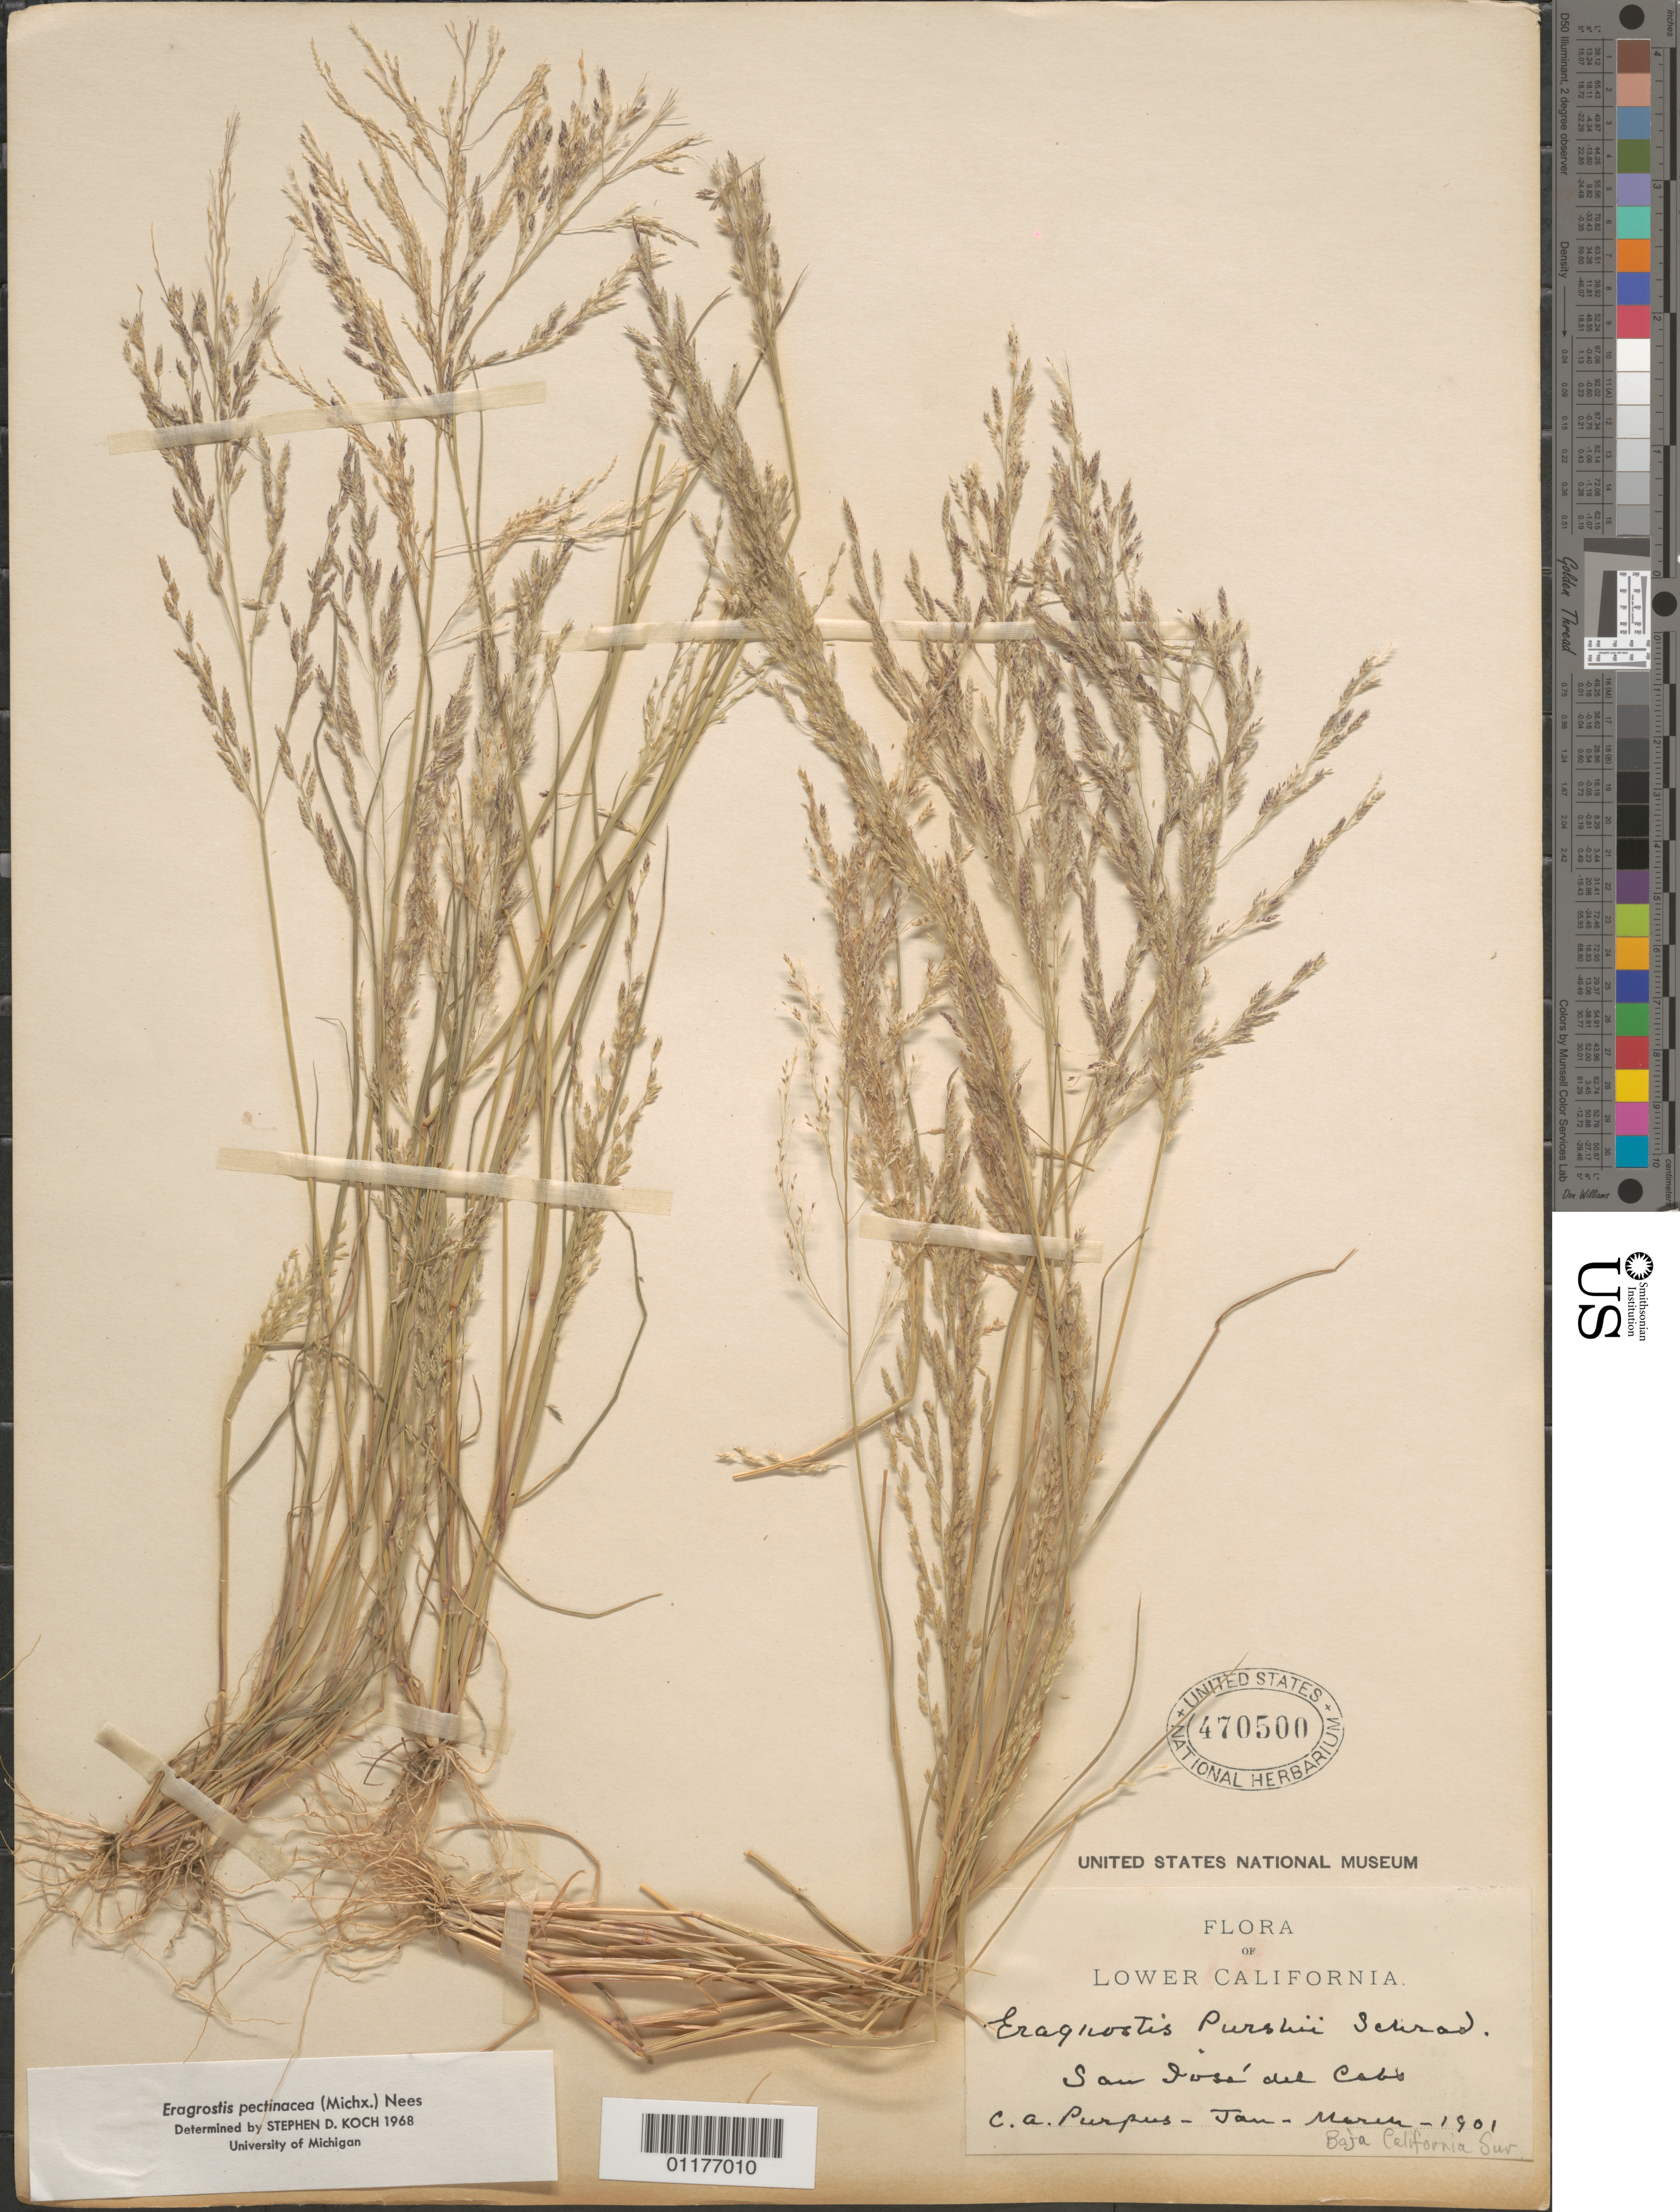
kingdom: Plantae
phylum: Tracheophyta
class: Liliopsida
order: Poales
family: Poaceae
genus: Eragrostis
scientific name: Eragrostis pectinacea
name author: (Michx.) Nees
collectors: C. A. Purpus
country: Mexico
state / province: Baja California Sur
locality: San Jose del Cabo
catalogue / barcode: US 470500